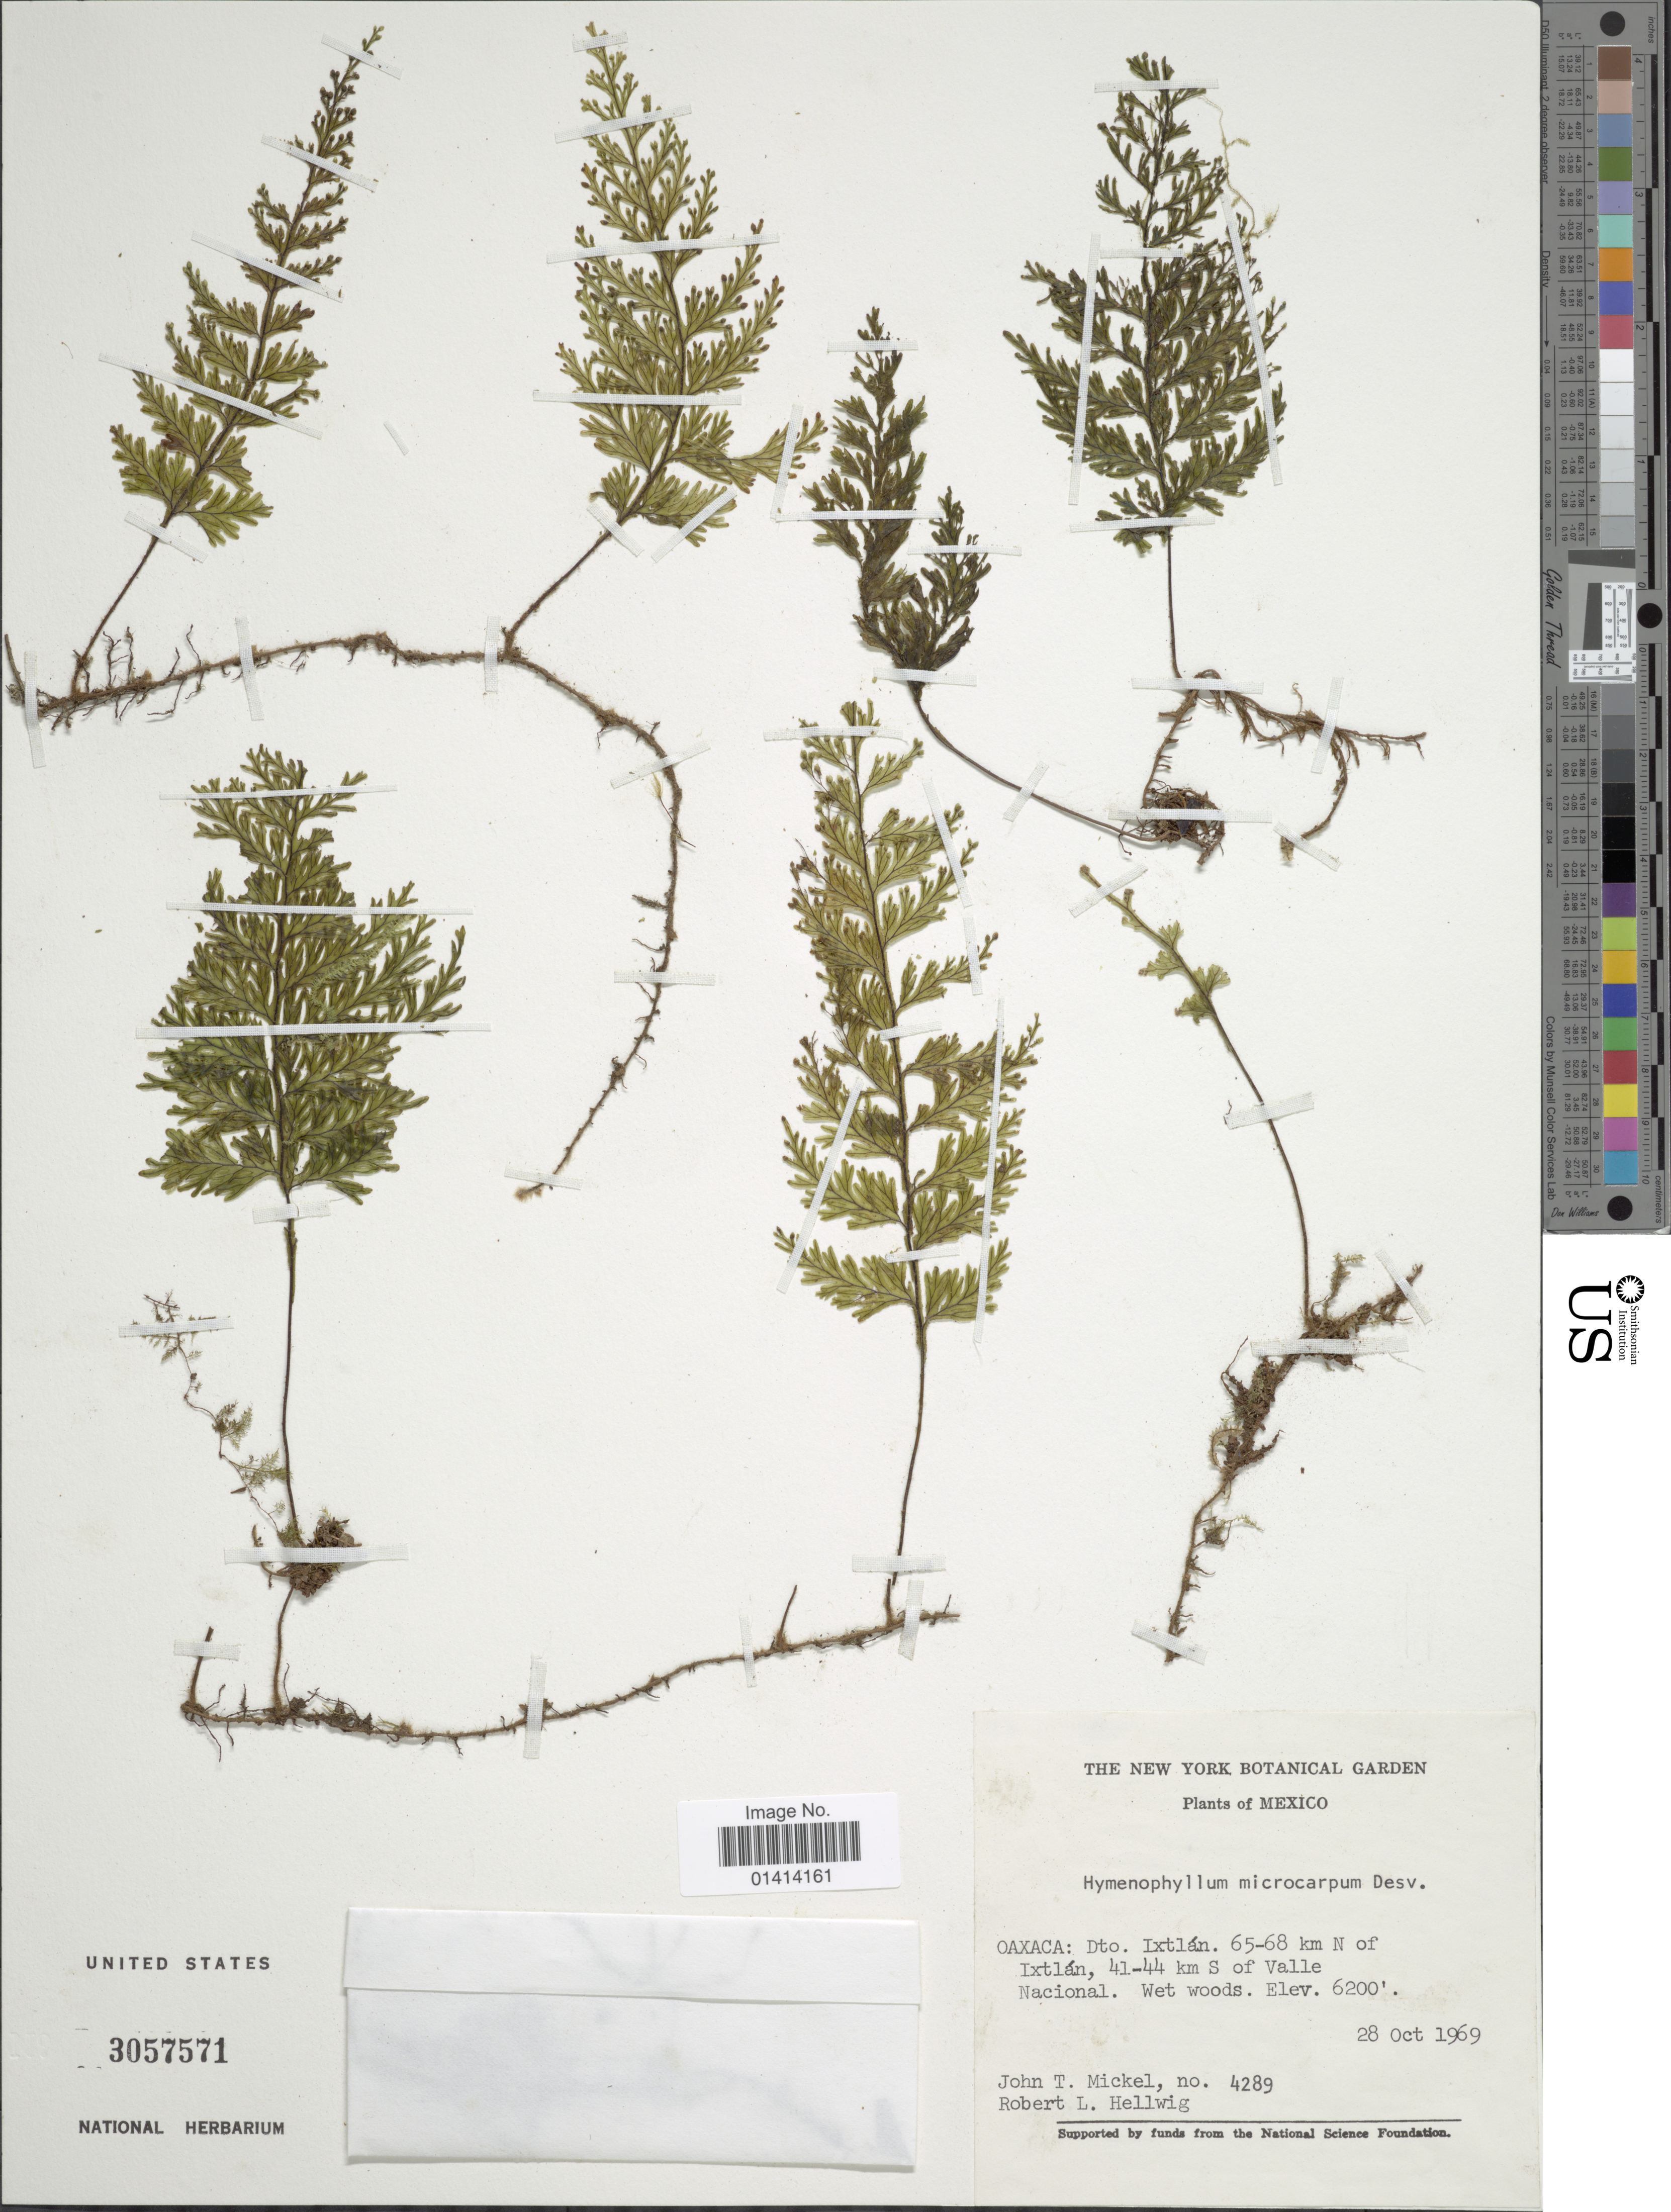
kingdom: Plantae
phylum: Tracheophyta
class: Polypodiopsida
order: Hymenophyllales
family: Hymenophyllaceae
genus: Hymenophyllum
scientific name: Hymenophyllum microcarpum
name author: (Desv.) Lellinger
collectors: J. T. Mickel & R. Hellwig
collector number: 4289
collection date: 1969-10-28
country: Mexico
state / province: Oaxaca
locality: Dto. Ixtlán. 65-68 km N of Ixtlán, 41-44 km S of Valle Nacional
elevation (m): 1890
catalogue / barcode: US 3057571